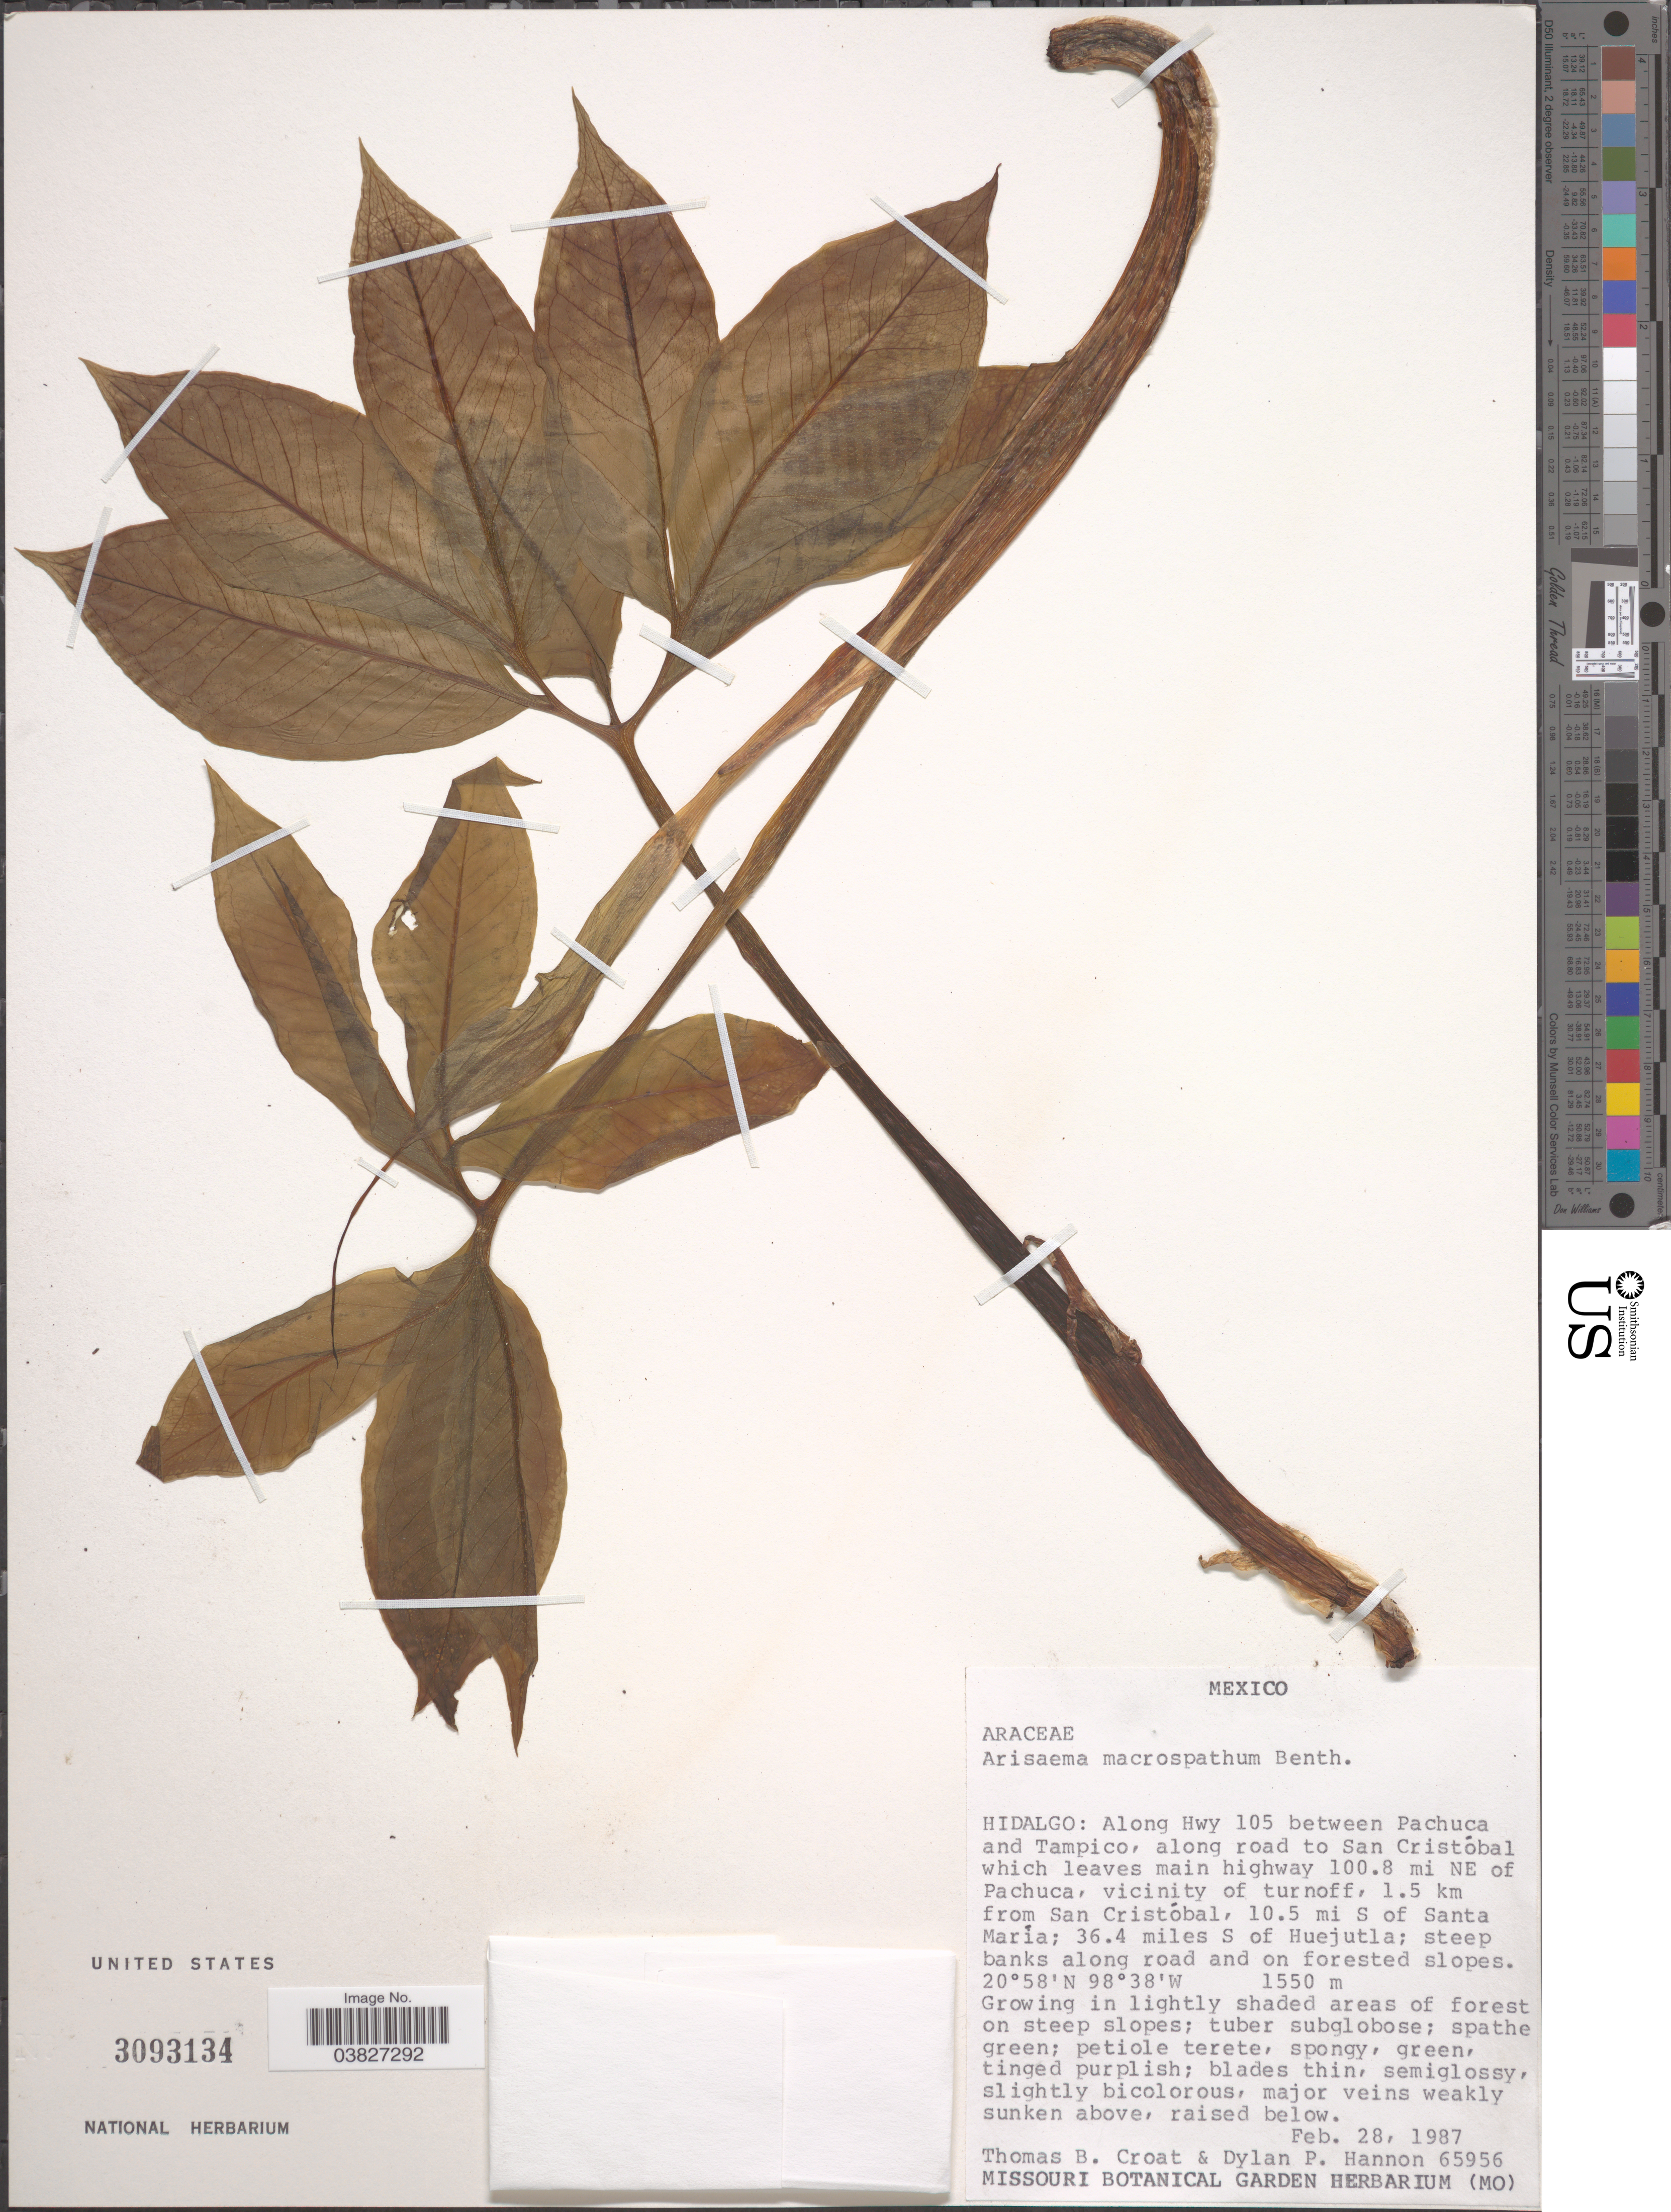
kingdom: Plantae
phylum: Tracheophyta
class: Liliopsida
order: Alismatales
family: Araceae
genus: Arisaema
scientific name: Arisaema macrospathum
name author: Benth.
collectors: T. B. Croat & D. Hannon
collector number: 65956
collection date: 1987-02-28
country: Mexico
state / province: Hidalgo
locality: Along Hwy 105 between Pachuca and Tampico, along road to San Cristóbal which leaves main highway 100.8 mi NE of Pachuca, vicinity of turnoff, 1.5 km from San Cristóbal, 10.5 mi S of Santa María; 36.4 miles S of Huejutla; steep banks along road and on forested slopes.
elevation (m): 1550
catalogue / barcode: US 3093134